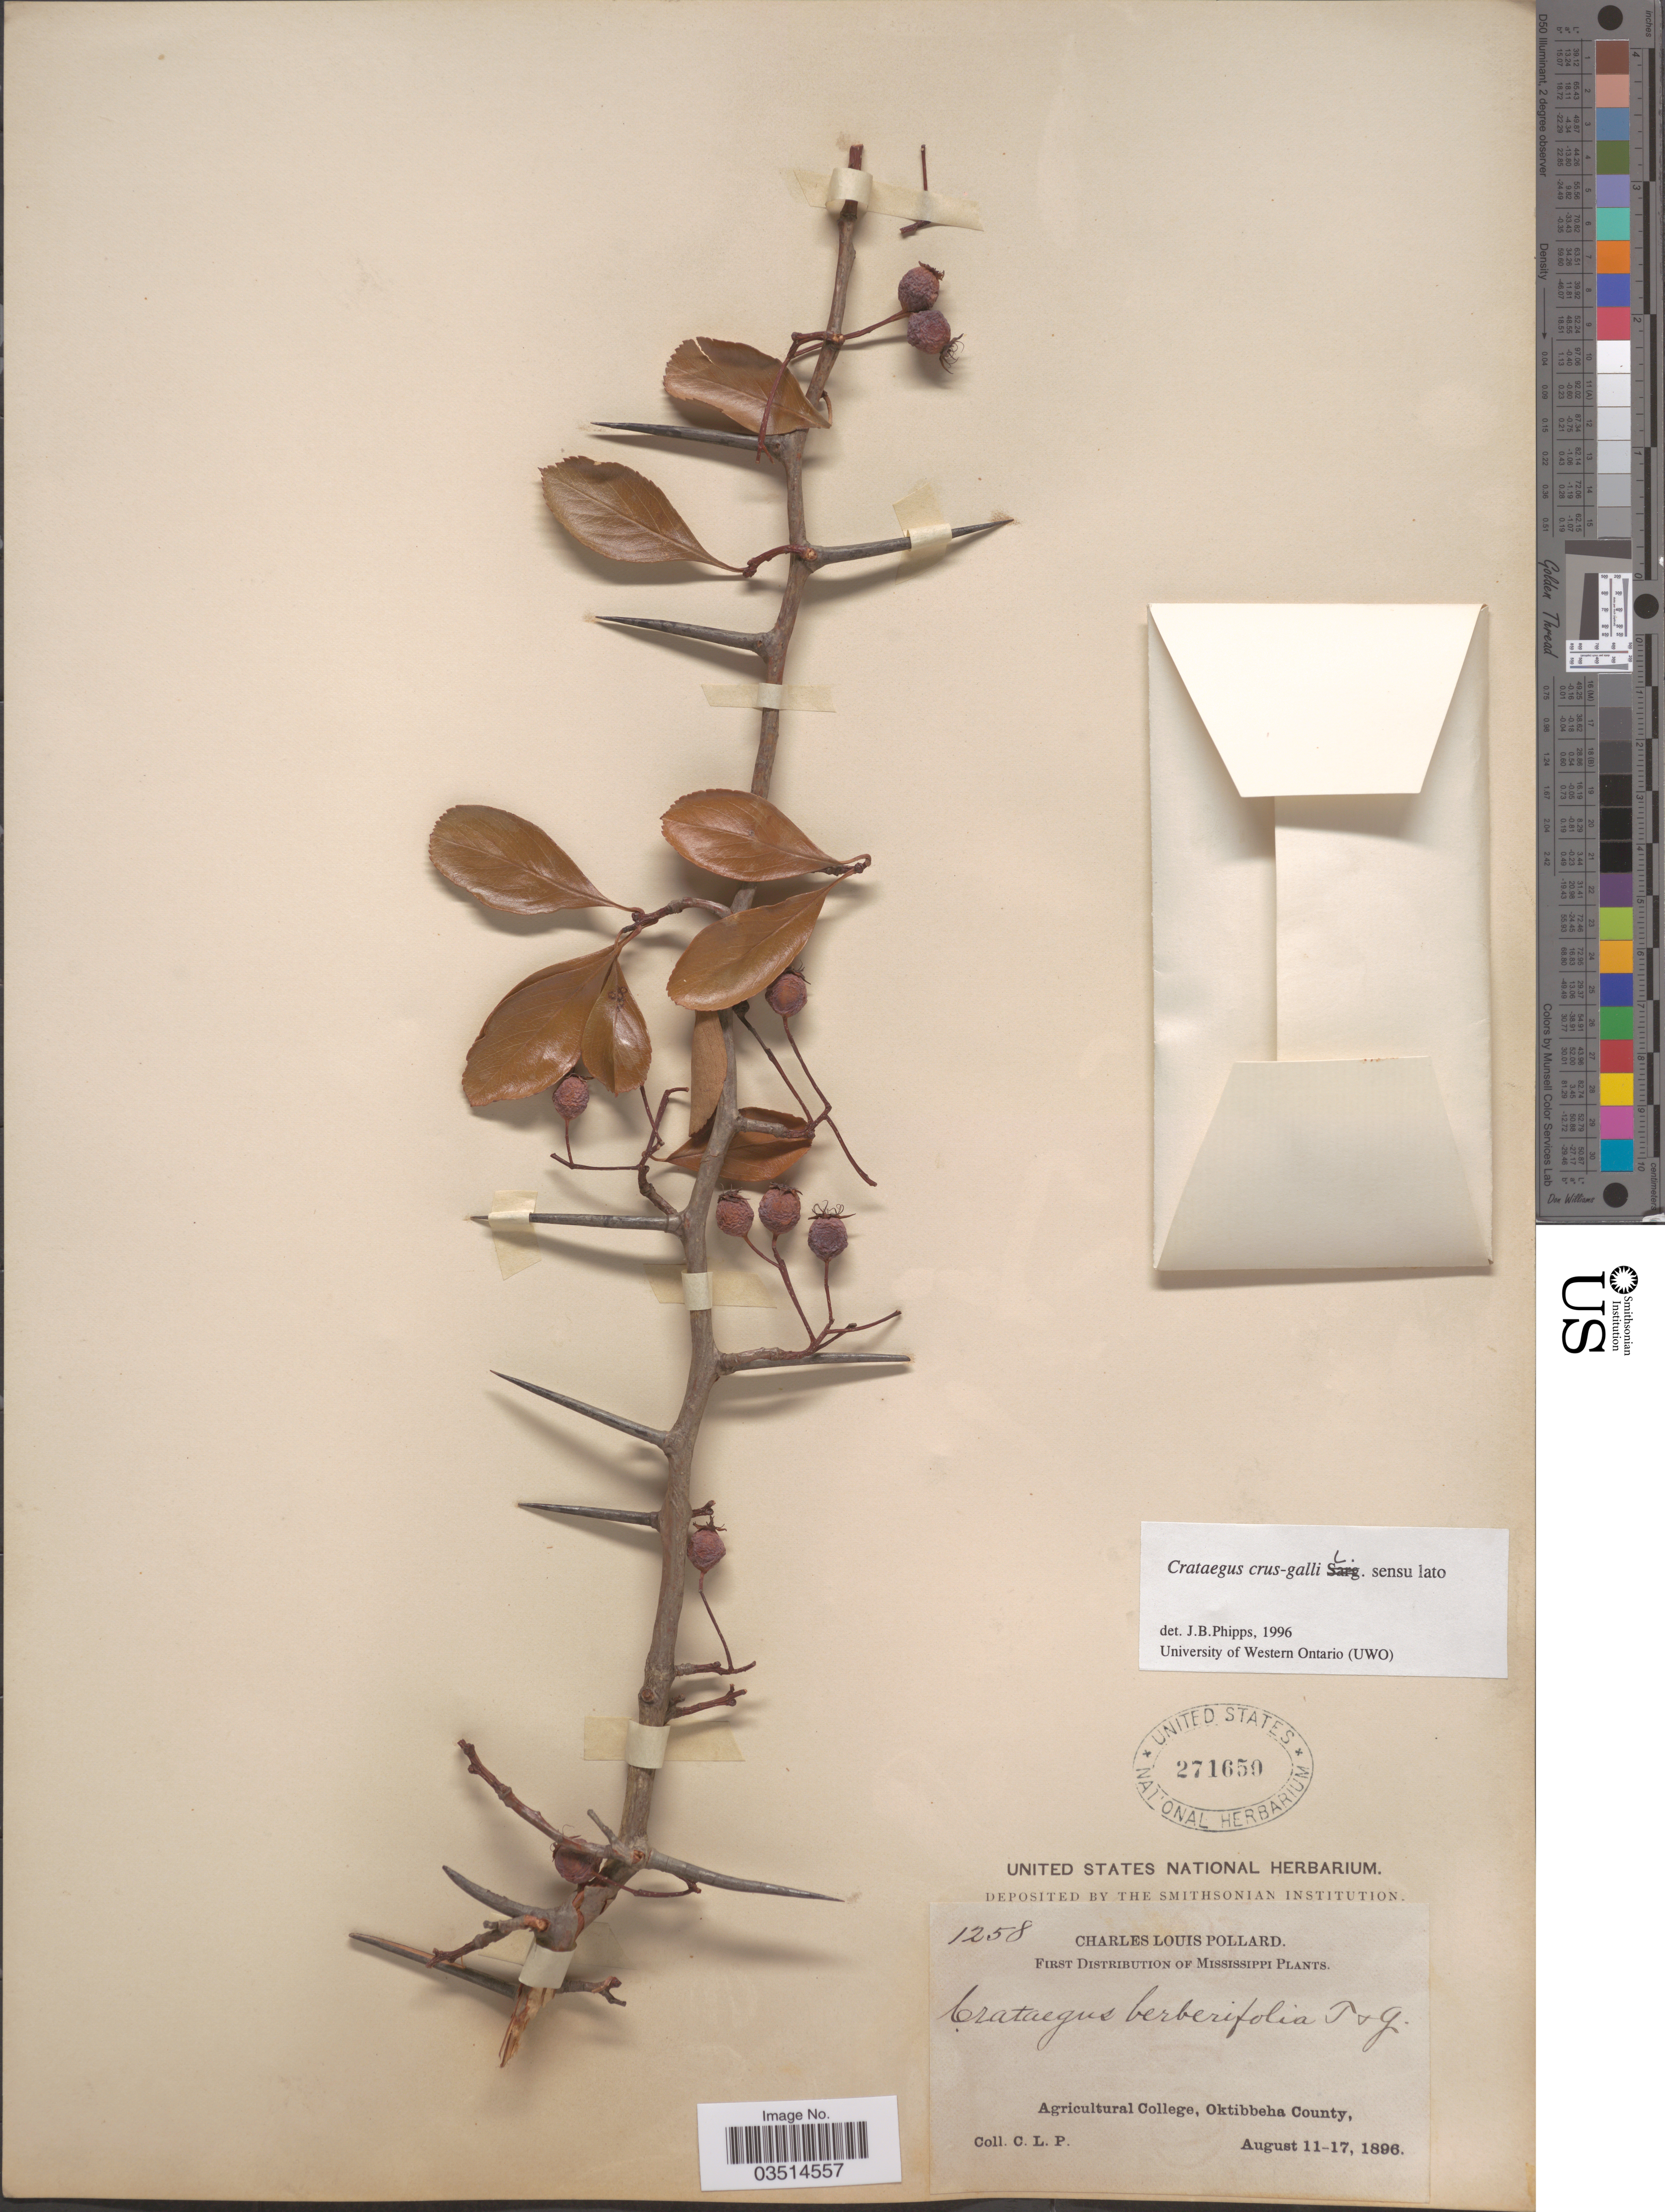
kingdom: Plantae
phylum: Tracheophyta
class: Magnoliopsida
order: Rosales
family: Rosaceae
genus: Crataegus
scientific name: Crataegus crus-galli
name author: L.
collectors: C. L. Pollard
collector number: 1258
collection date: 1896-08-11/1896-08-17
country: United States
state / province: Mississippi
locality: Agricultural College, Oktibbeha County.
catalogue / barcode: US 271650